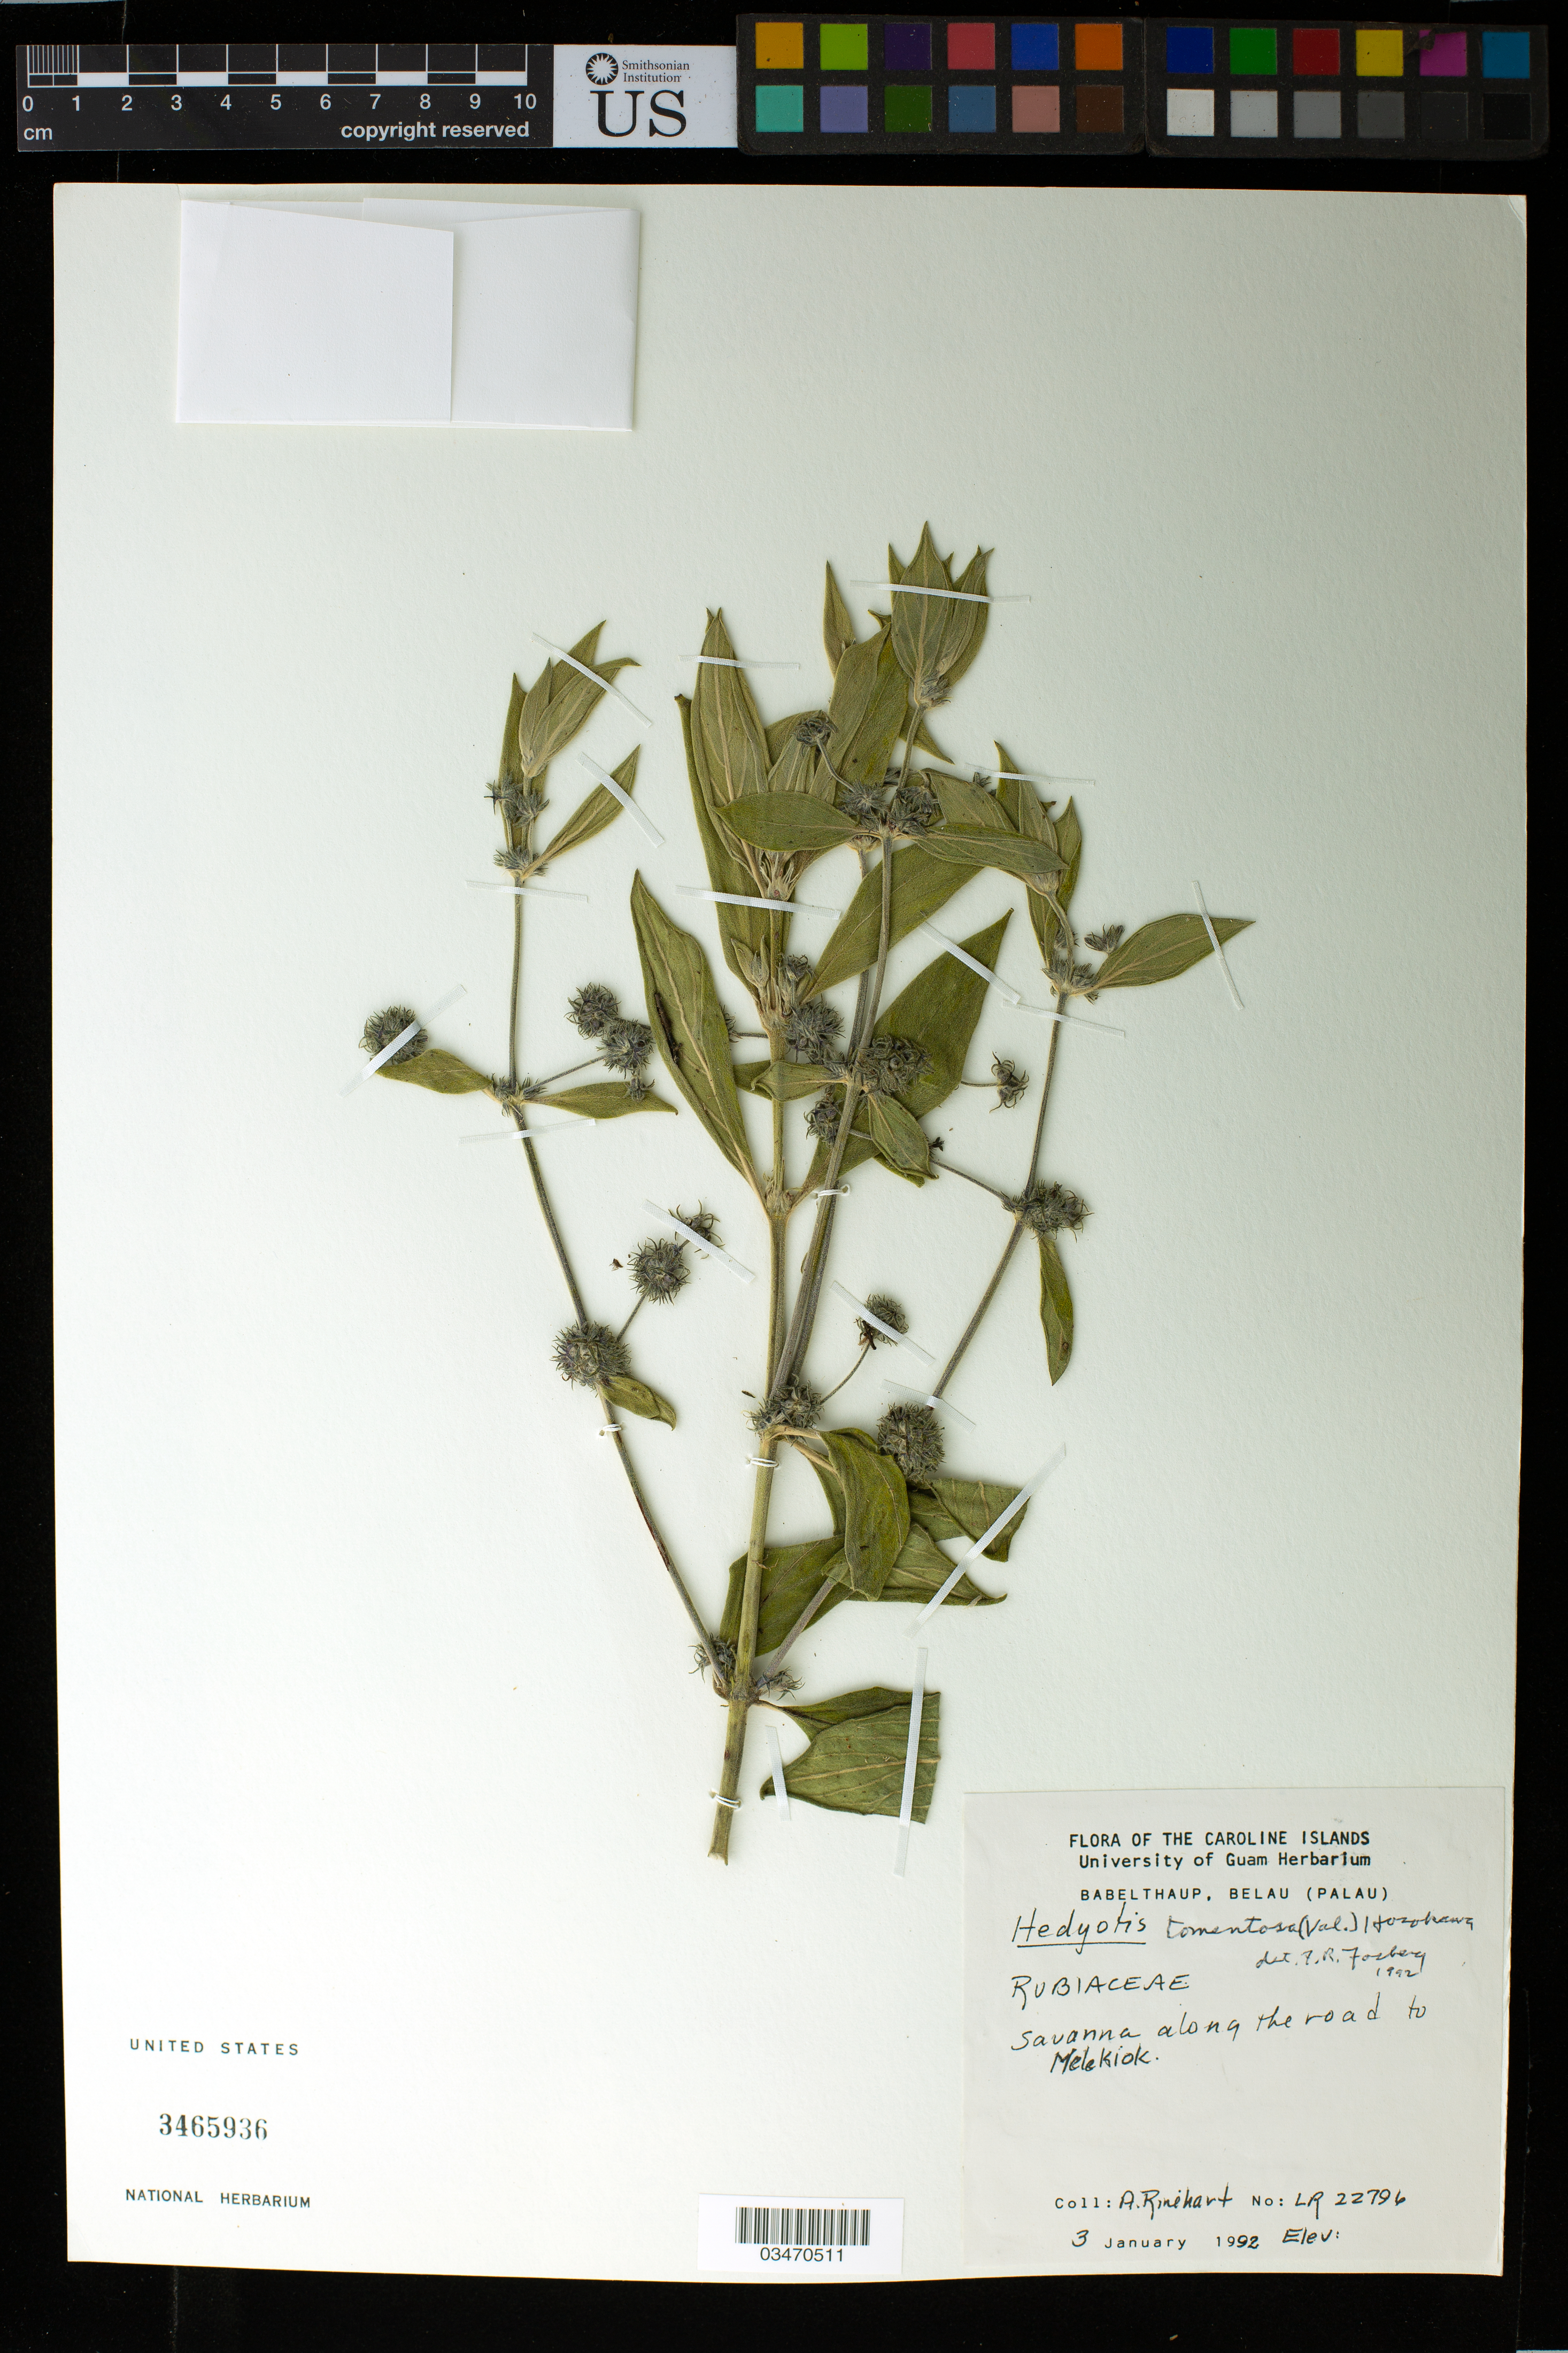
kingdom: Plantae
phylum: Tracheophyta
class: Magnoliopsida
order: Gentianales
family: Rubiaceae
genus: Hedyotis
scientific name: Hedyotis tomentosa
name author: (Valeton) Hosok.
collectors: A. Rinehart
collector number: LR22796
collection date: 1992-01-03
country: Palau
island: Babeldaob [Babelthuap]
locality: Caroline Islands, Babelthaup, Belau (Palau). Savanna along the road to Melekiok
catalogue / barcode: US 3465936